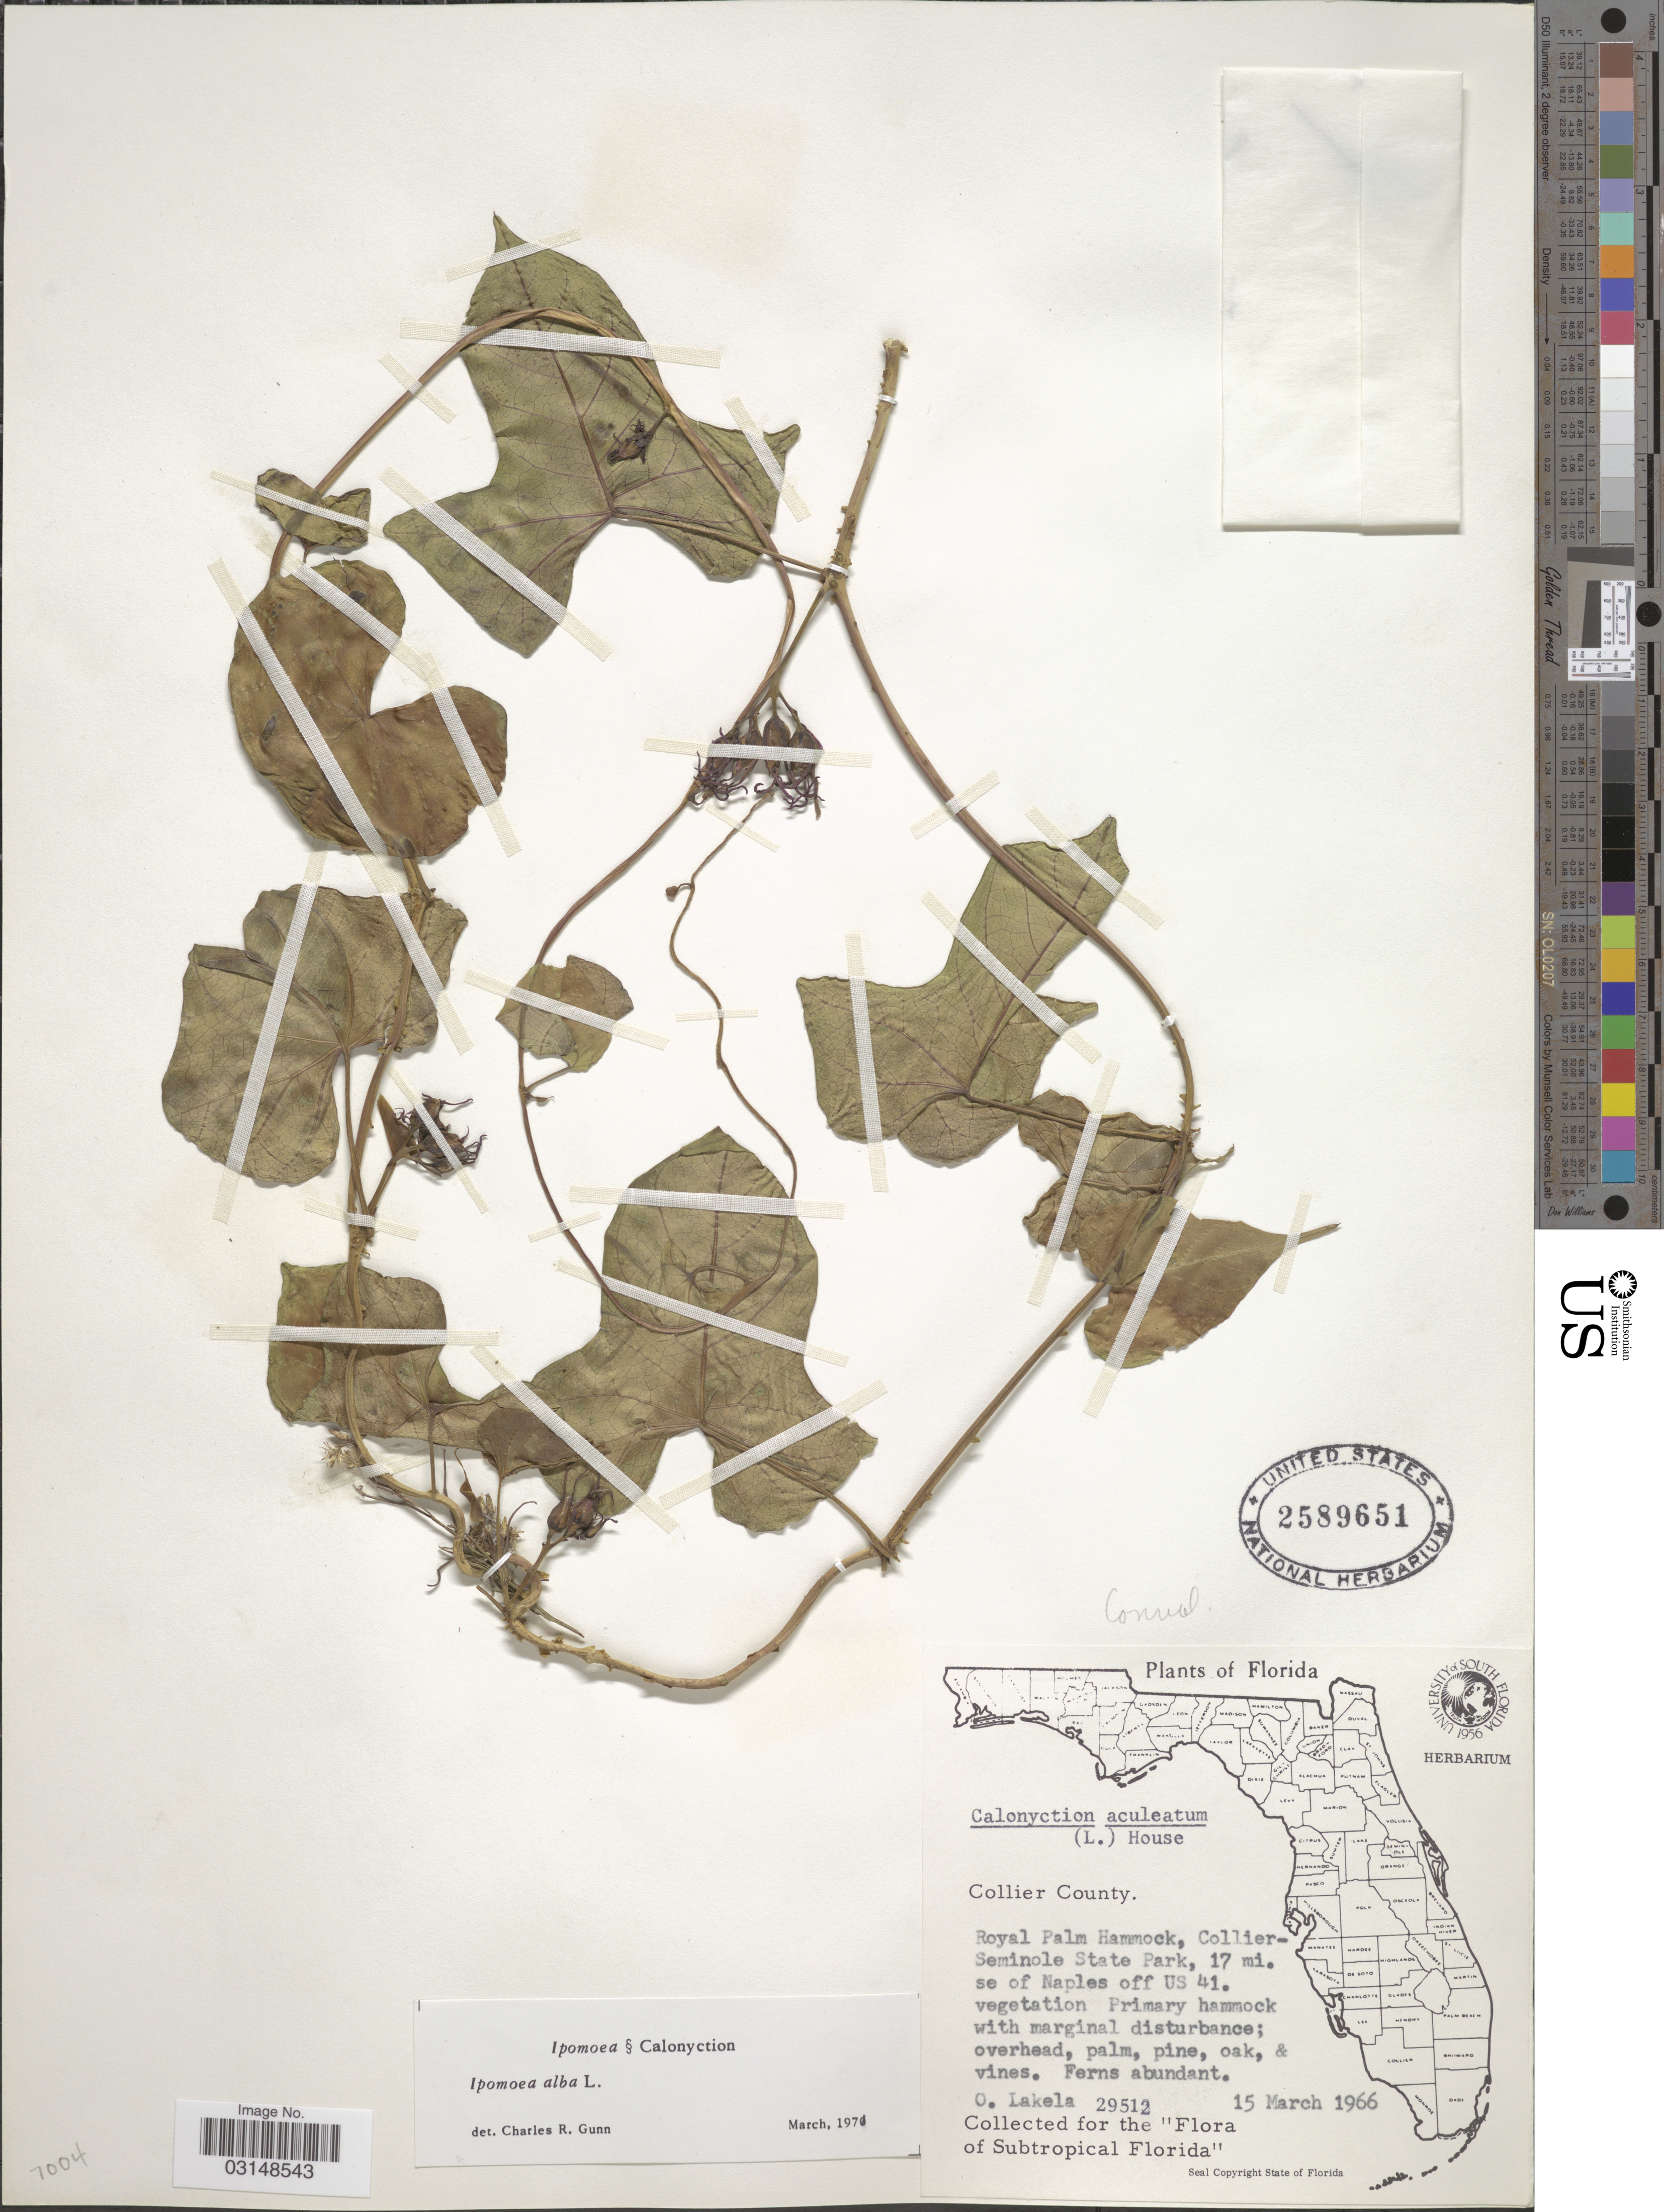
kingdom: Plantae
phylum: Tracheophyta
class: Magnoliopsida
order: Solanales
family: Convolvulaceae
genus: Ipomoea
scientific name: Ipomoea alba L.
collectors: O. Lakela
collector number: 29512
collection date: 1966-03-15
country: United States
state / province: Florida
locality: Collier County, Royal Palm Hammock, Collier-Seminole State Park, 17 mi. se of Naples off US 41.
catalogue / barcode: US 2589651